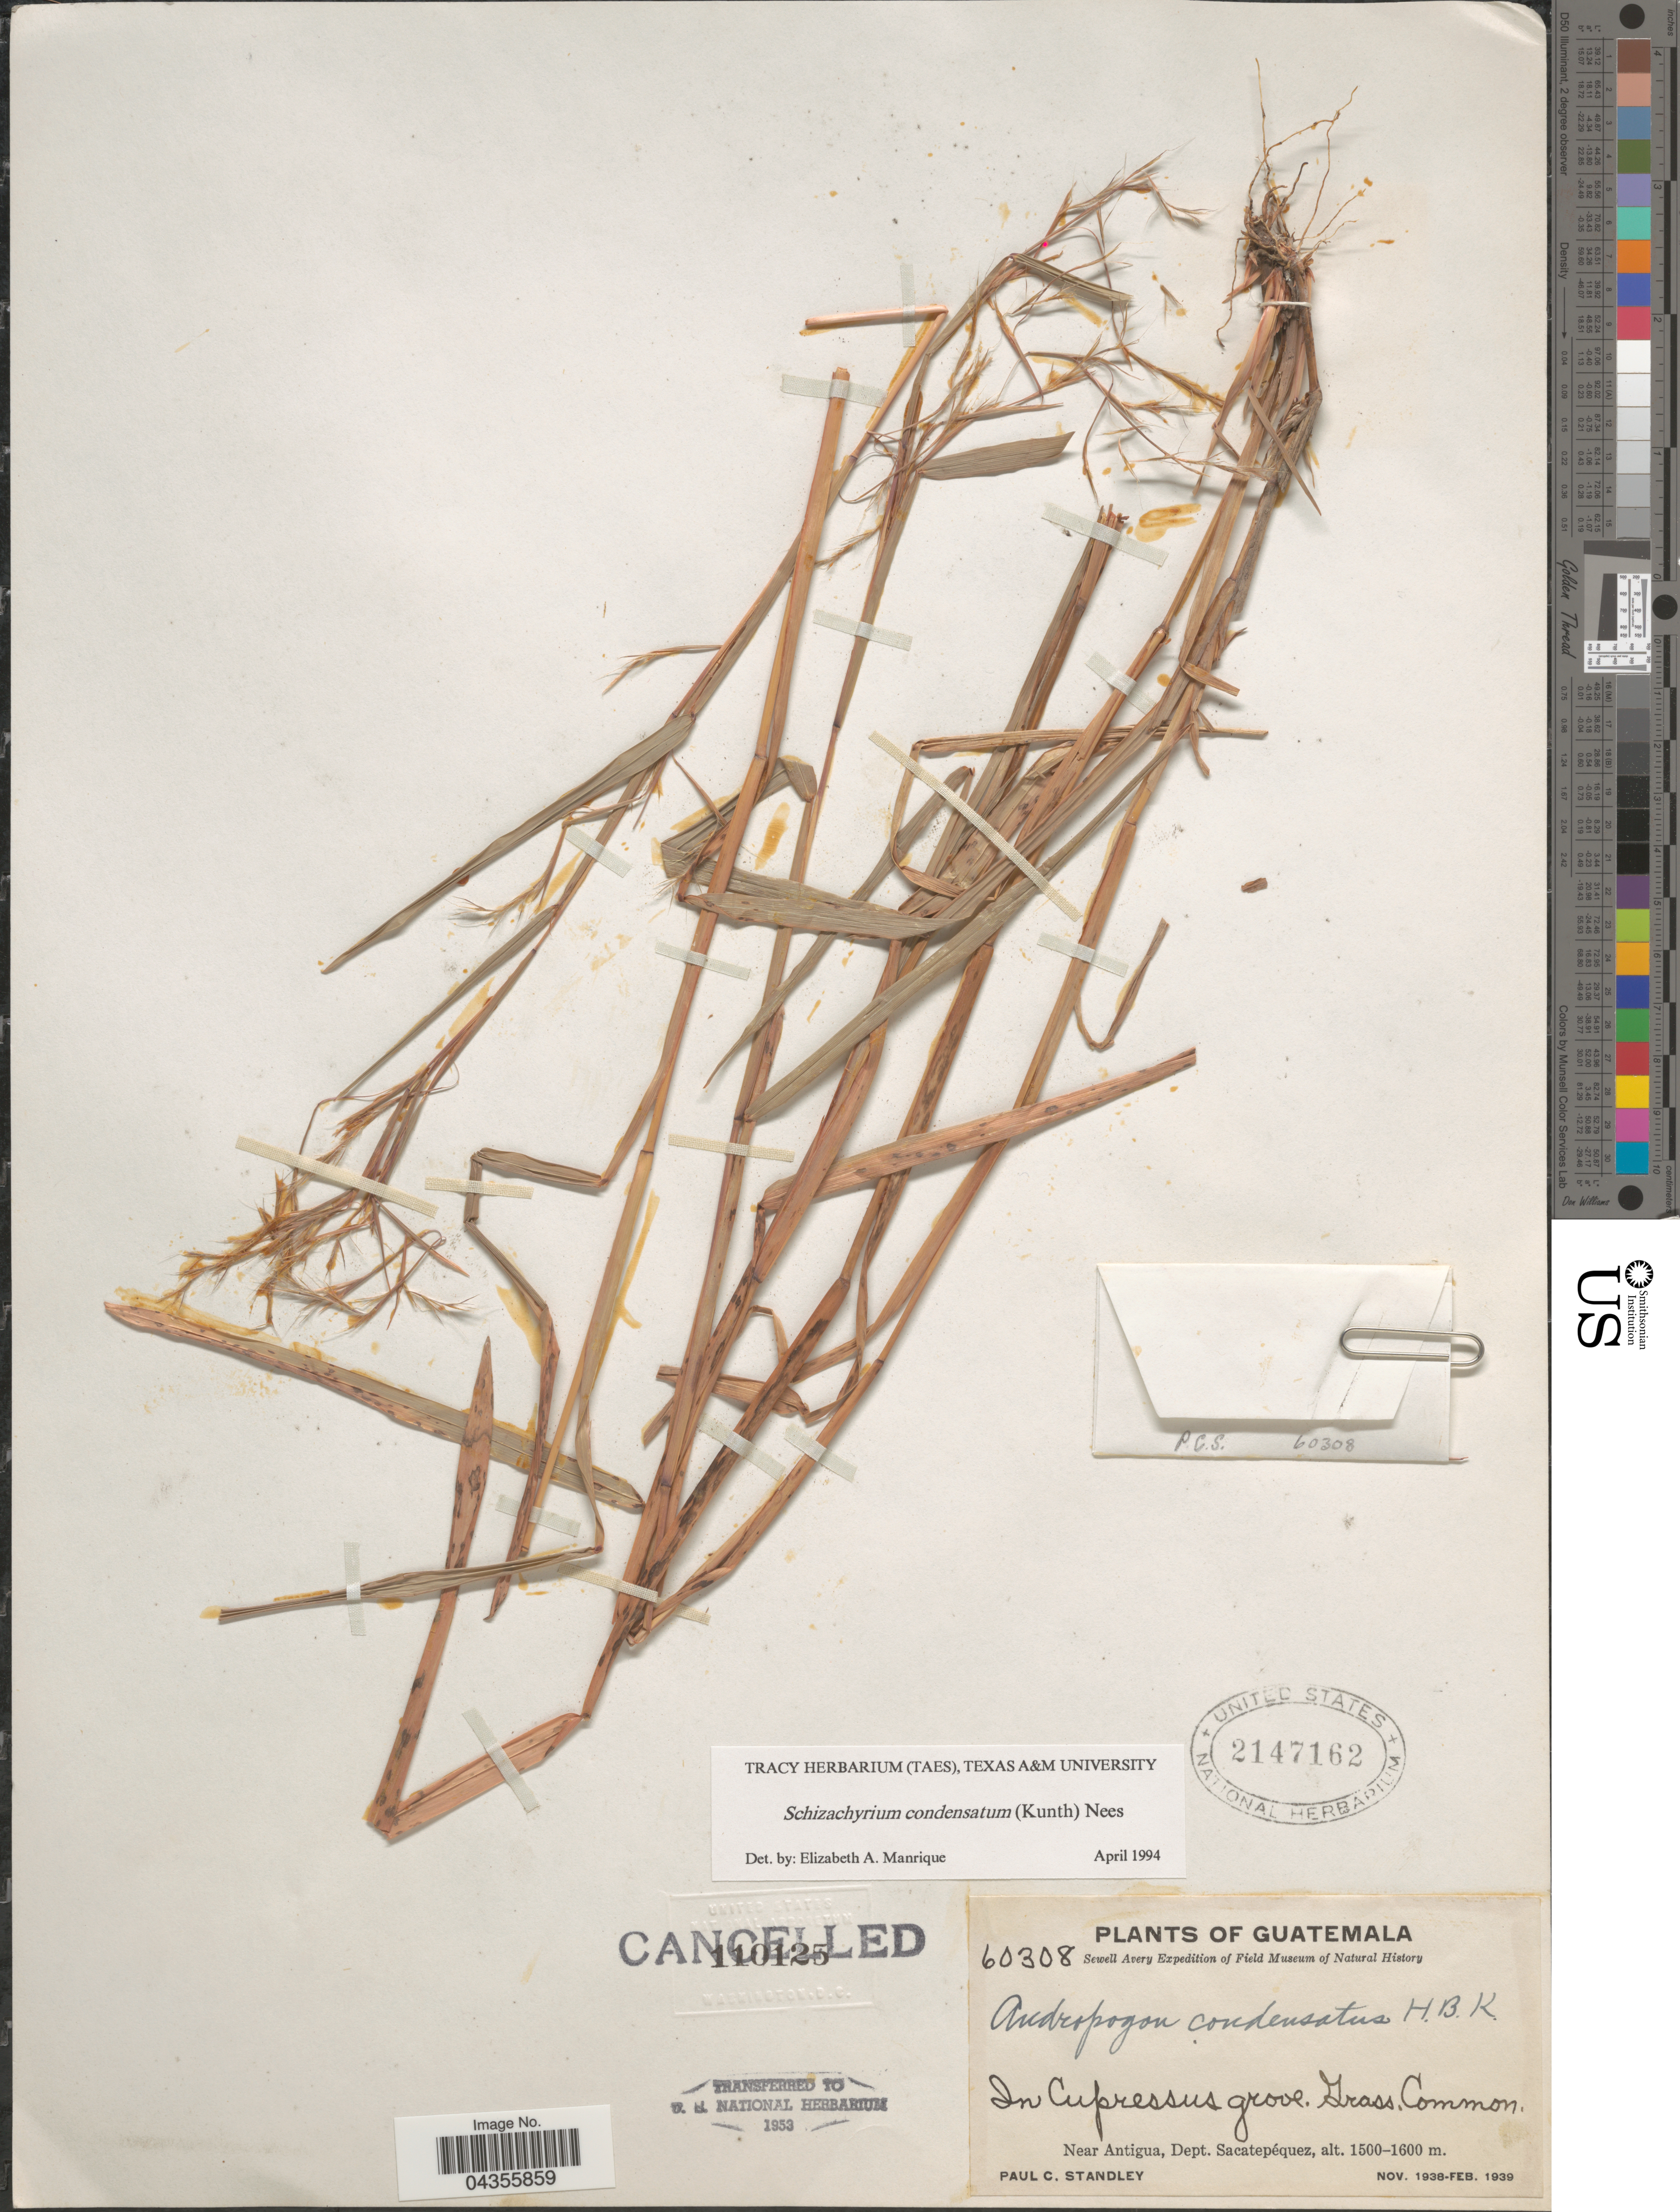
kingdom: Plantae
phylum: Tracheophyta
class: Liliopsida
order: Poales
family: Poaceae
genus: Schizachyrium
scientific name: Schizachyrium condensatum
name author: (Kunth) Nees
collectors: P. C. Standley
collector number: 60308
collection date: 1938-11/1939-02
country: Guatemala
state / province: Sacatepequez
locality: Sewell Avery Expedition. Near Antigua, Dept. Sacatepéquez.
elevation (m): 1500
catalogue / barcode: US 2147162